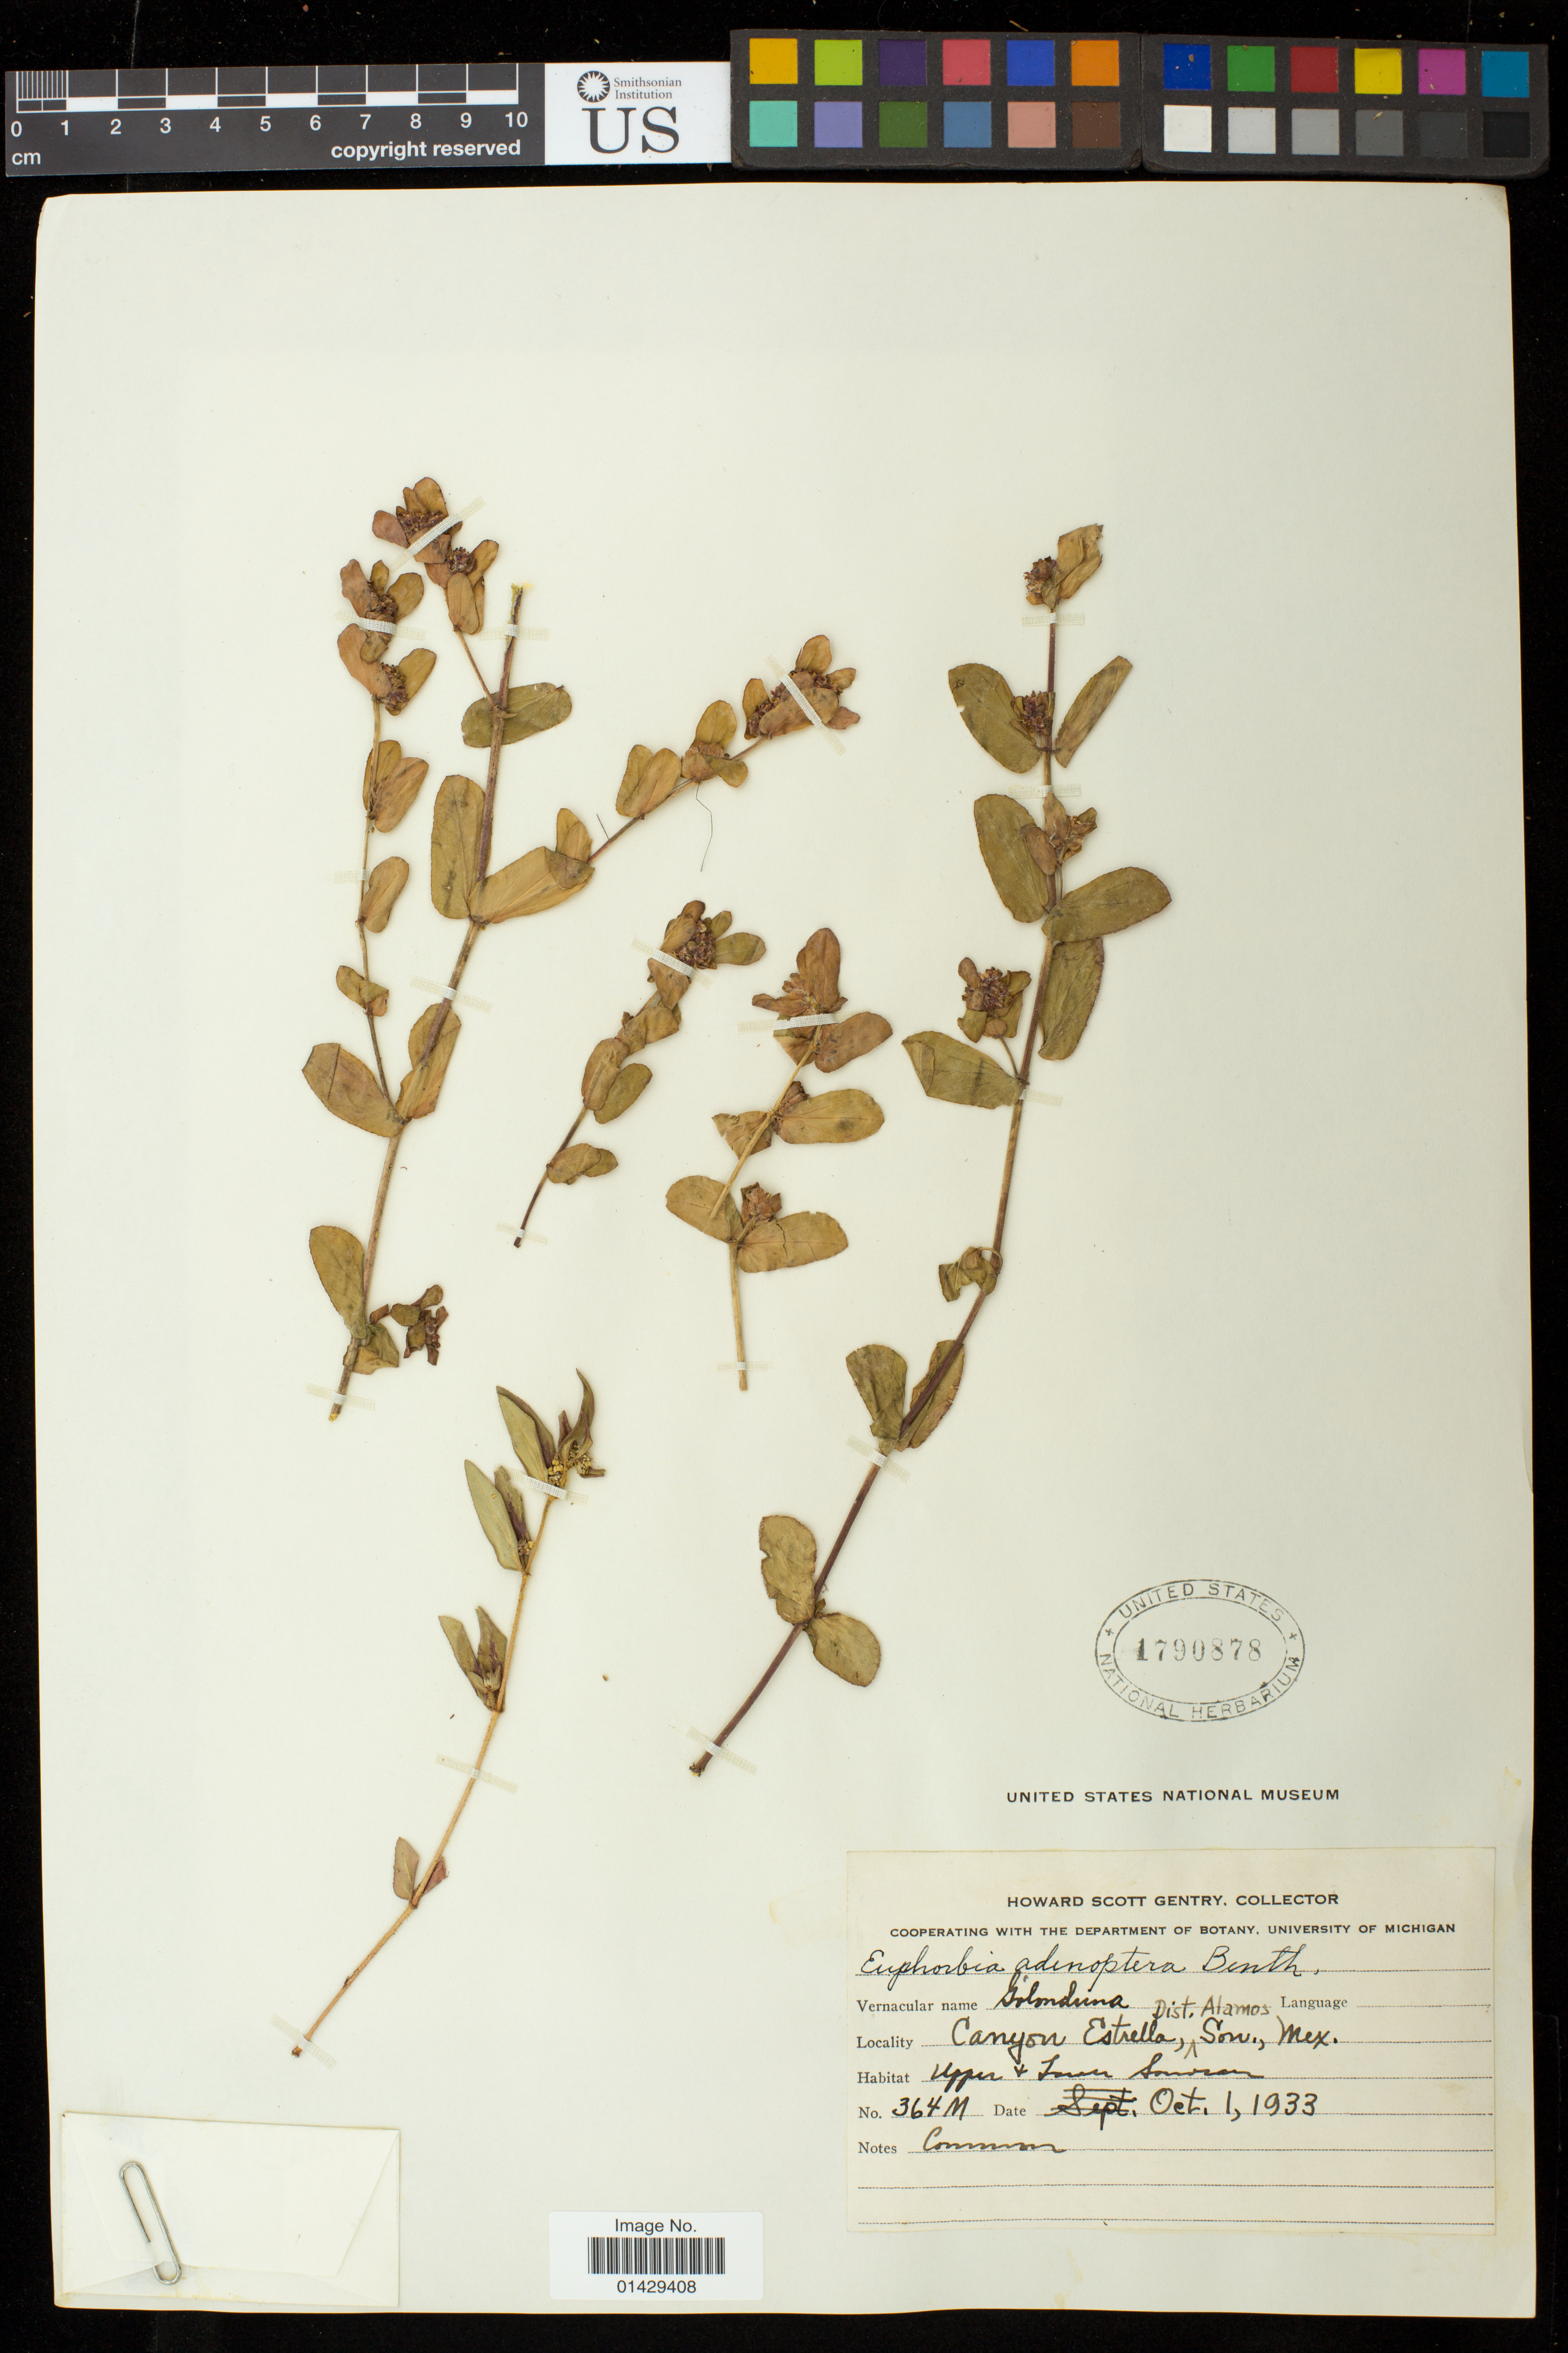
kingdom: Plantae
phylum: Tracheophyta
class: Magnoliopsida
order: Malpighiales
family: Euphorbiaceae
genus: Euphorbia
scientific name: Euphorbia densiflora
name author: (Klotzsch & Garcke) Klotzsch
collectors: H. S. Gentry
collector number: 364M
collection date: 1933-10-01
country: Mexico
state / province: Sonora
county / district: Alamos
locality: Canyon Estrella, Dist. Alamos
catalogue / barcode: US 1790878